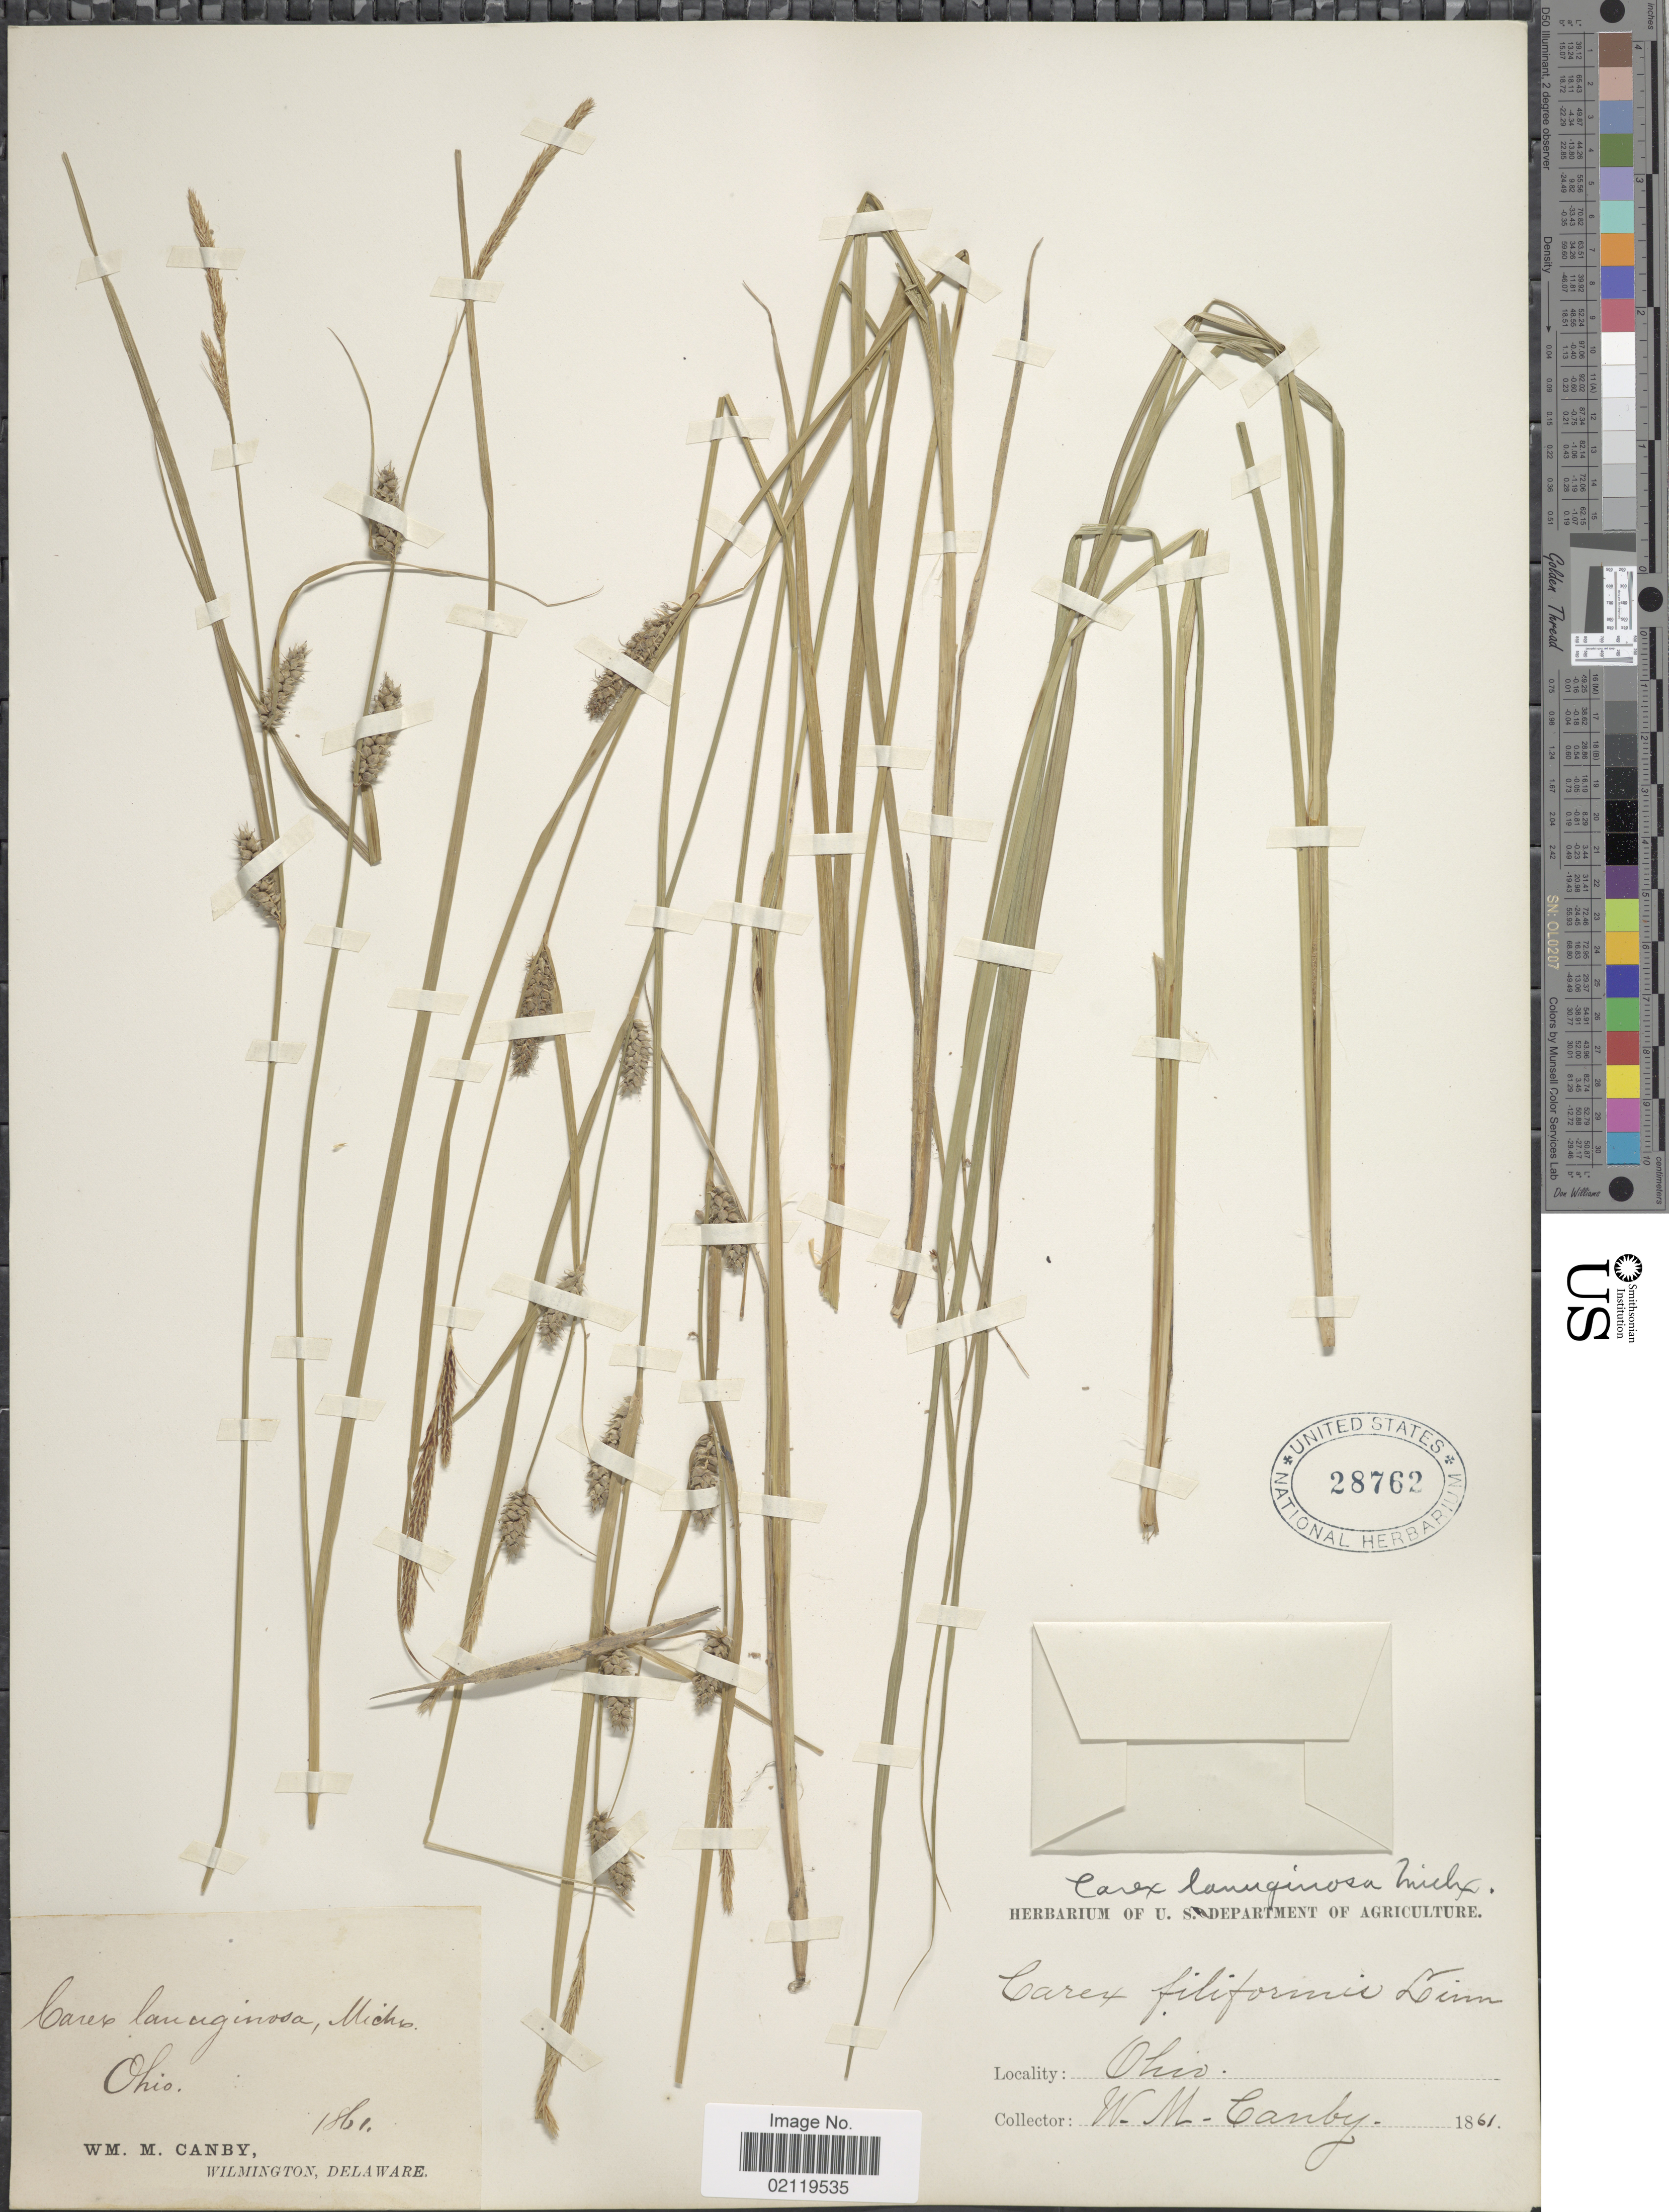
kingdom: Plantae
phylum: Tracheophyta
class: Liliopsida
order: Poales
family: Cyperaceae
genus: Carex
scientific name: Carex pellita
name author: Muhl. ex Willd.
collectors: W. M. Canby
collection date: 1861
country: United States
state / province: Ohio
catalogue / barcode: US 28762